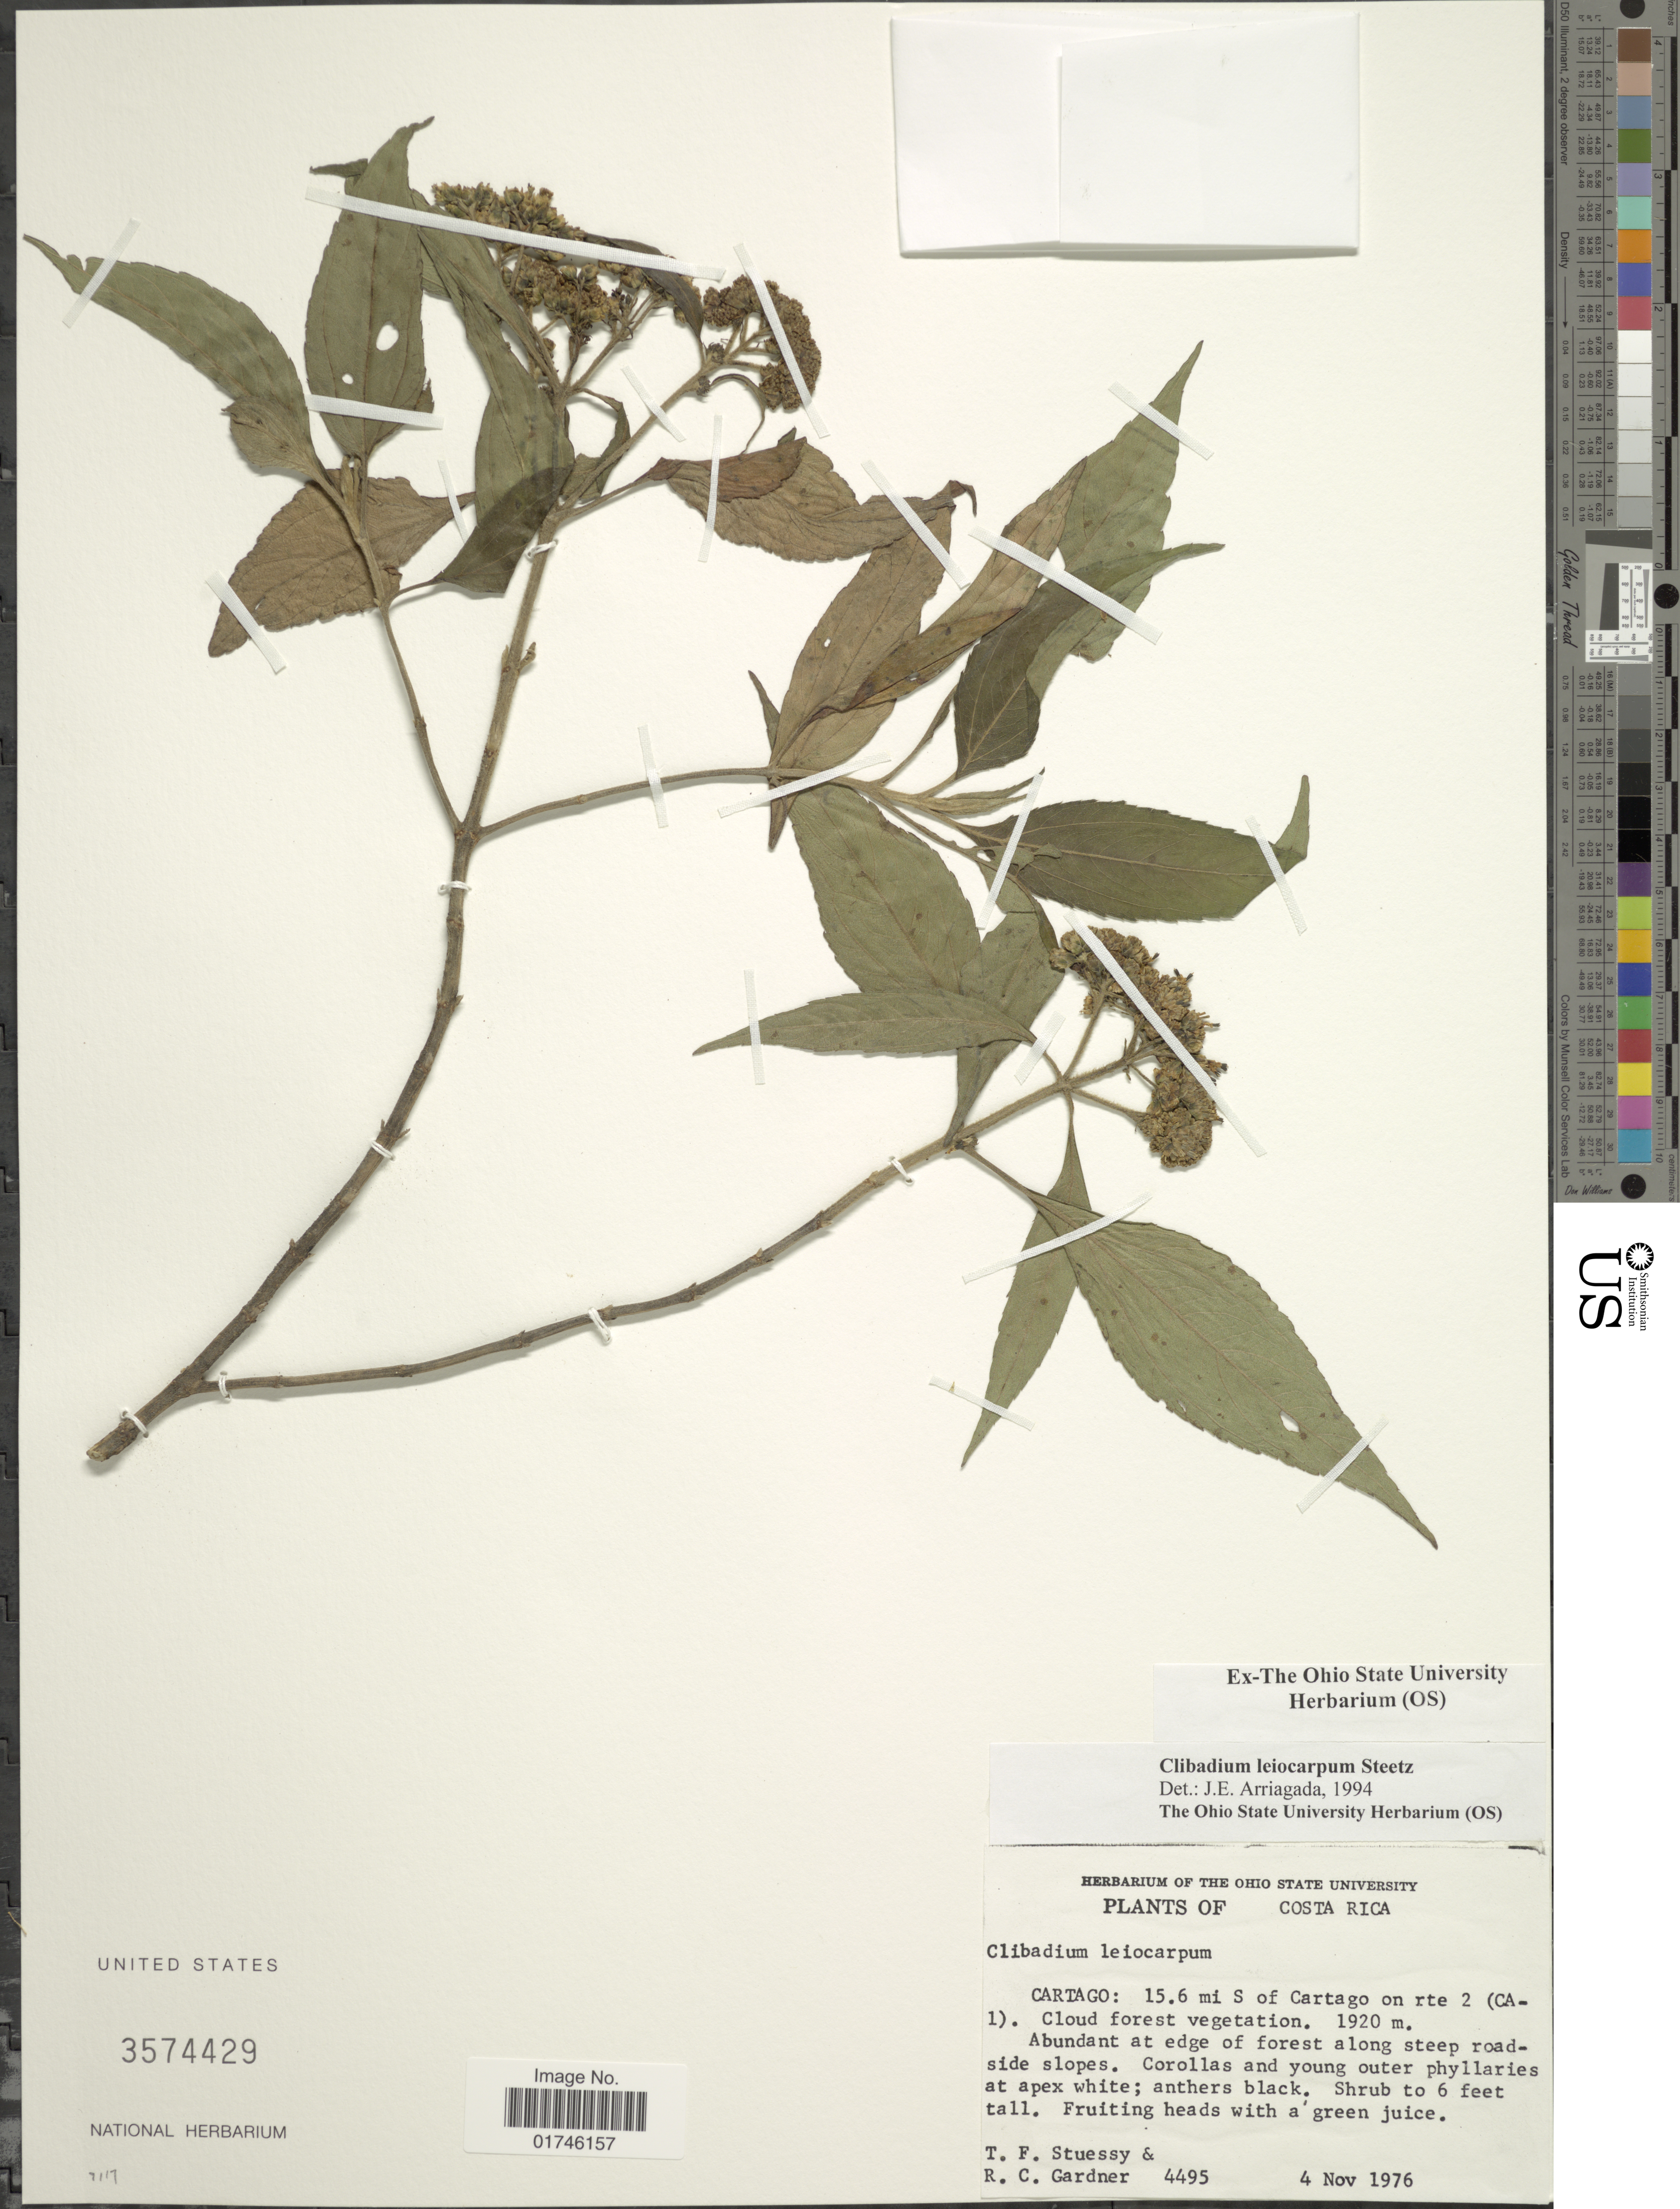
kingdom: Plantae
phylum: Tracheophyta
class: Magnoliopsida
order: Asterales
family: Asteraceae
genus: Clibadium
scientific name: Clibadium leiocarpum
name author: Steetz in Seem.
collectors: T. Stuessy & R. C. Gardner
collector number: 4495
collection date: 1976-11-04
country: Costa Rica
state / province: Cartago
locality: Cartago: 15.6 mi S of Cartago on rte 2 (CA-1).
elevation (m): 1920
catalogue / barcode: US 3574429